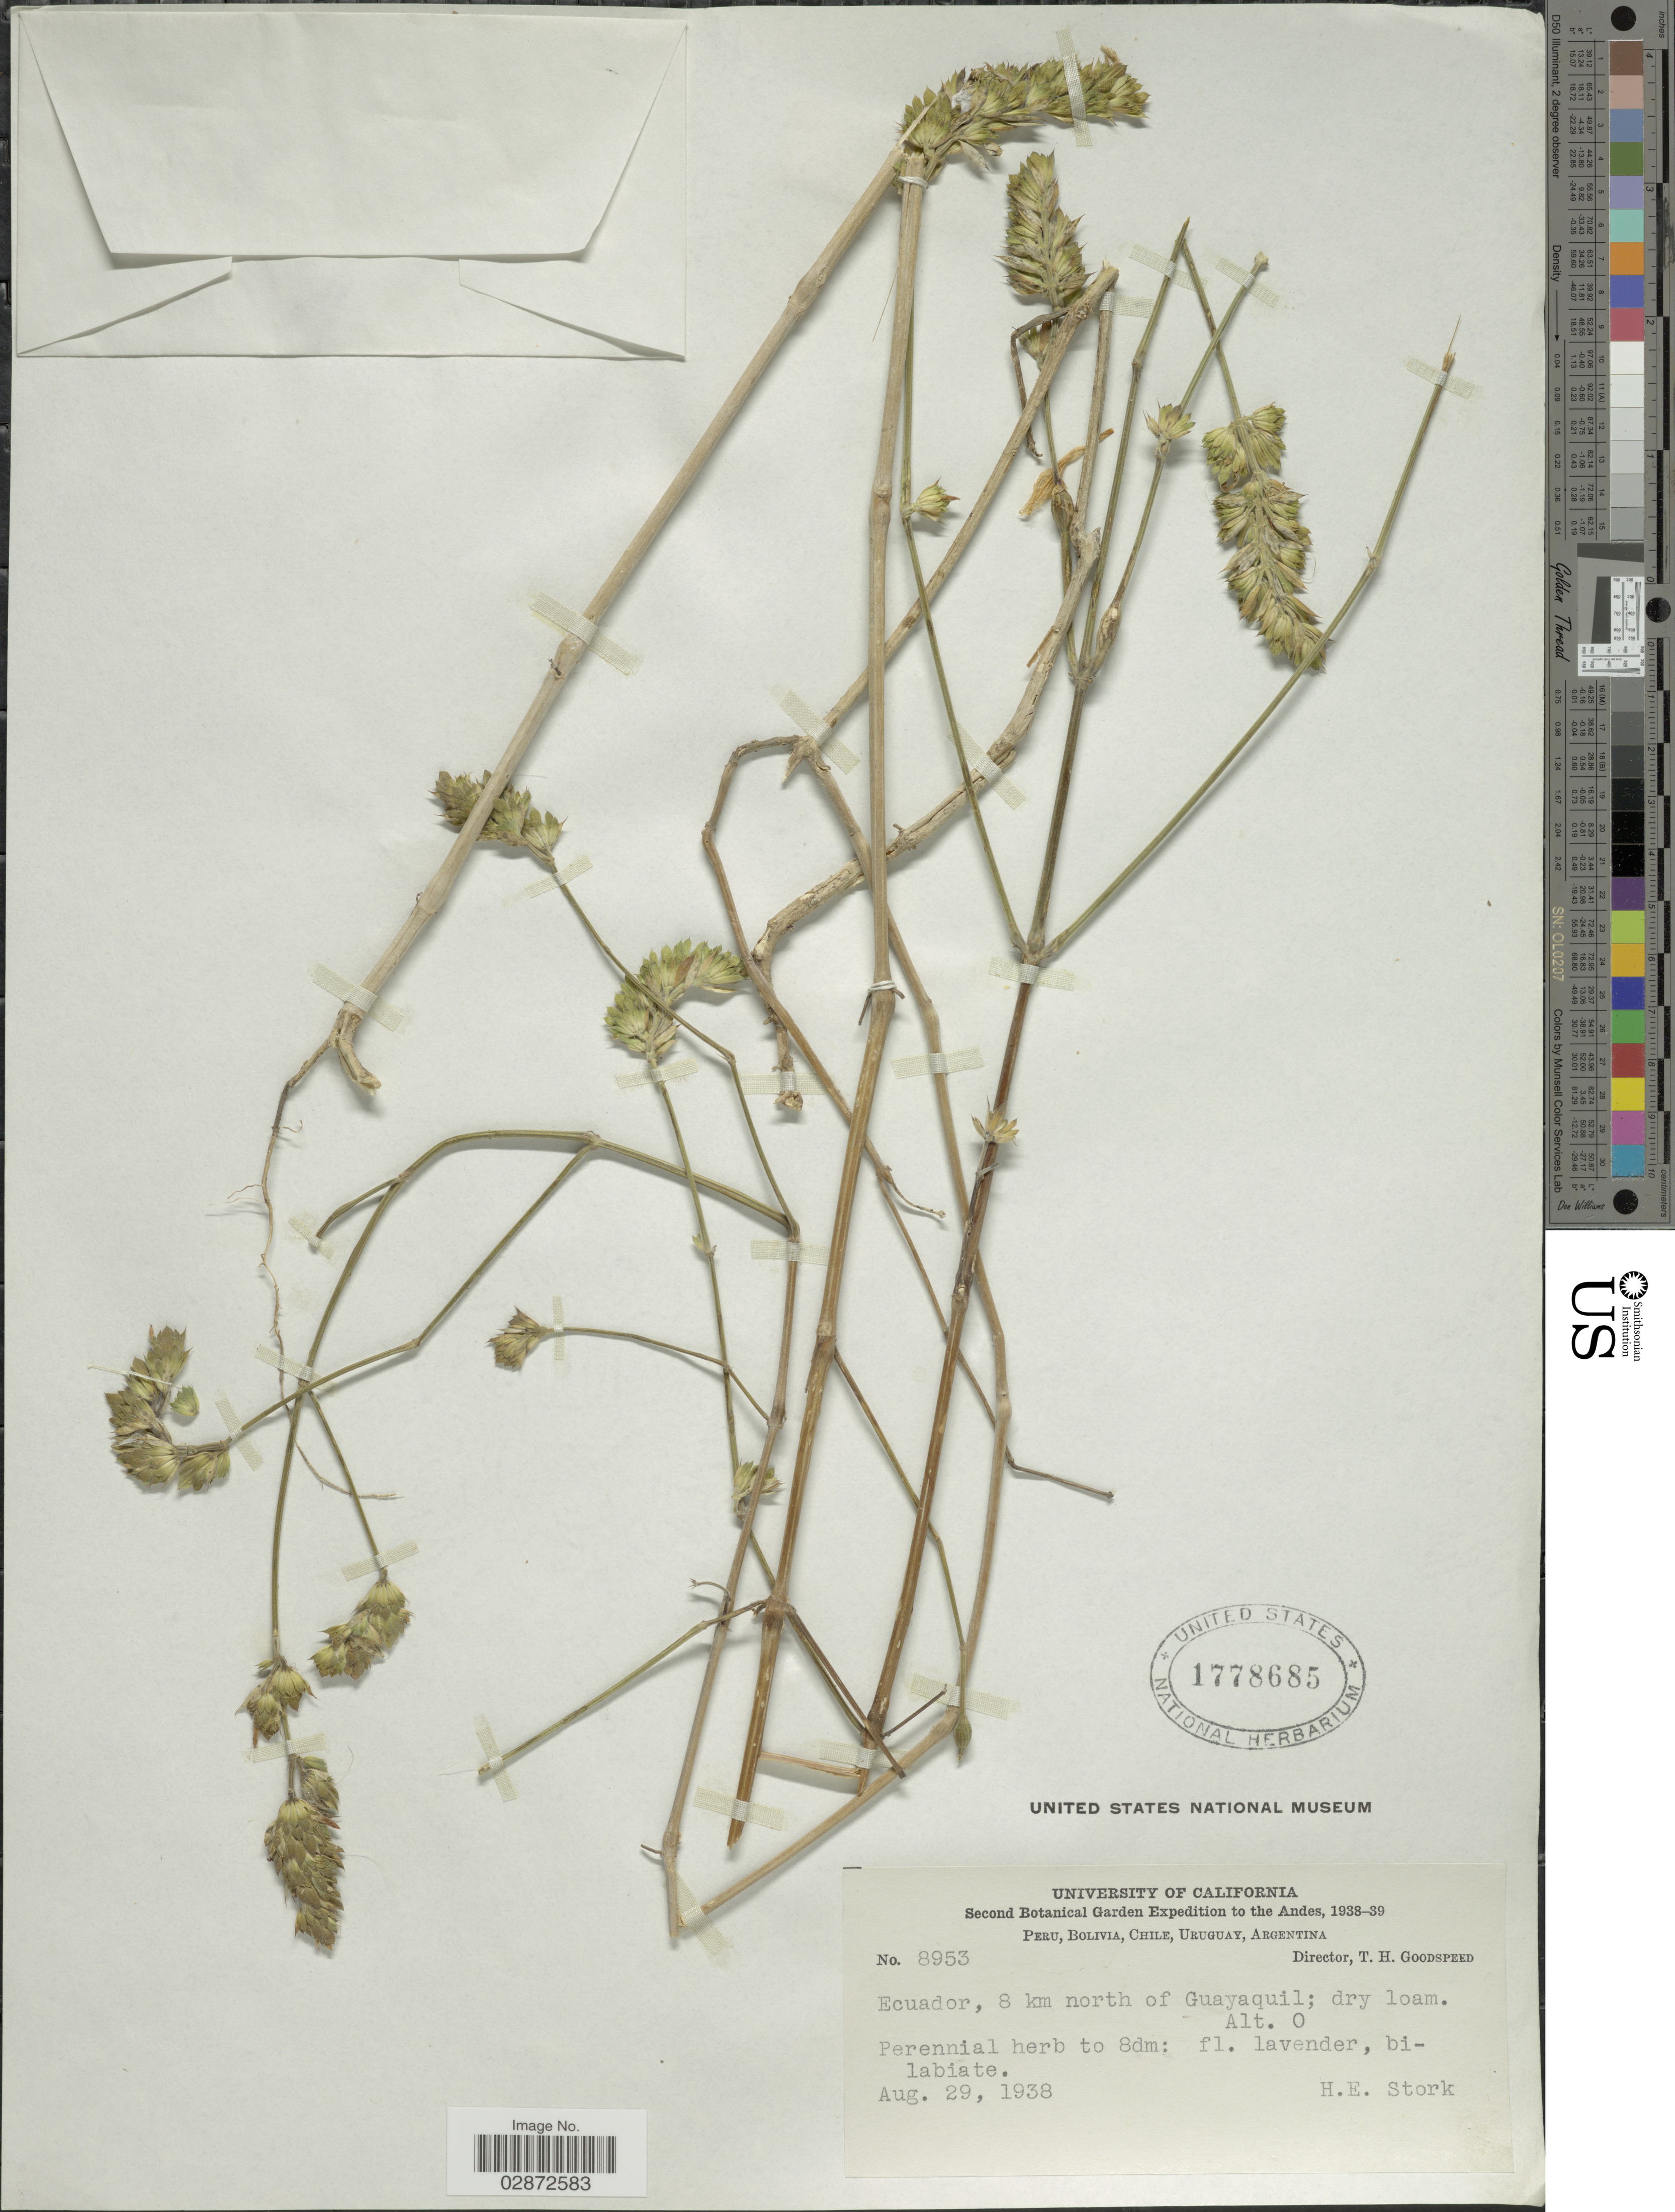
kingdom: Plantae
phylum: Tracheophyta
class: Magnoliopsida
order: Lamiales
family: Acanthaceae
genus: Dicliptera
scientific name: Dicliptera unguiculata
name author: Nees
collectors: H. E. Stork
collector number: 8953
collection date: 1938-08-29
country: Ecuador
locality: The Andes. 8km north of Guayaquil. Dry loam.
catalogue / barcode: US 1778685